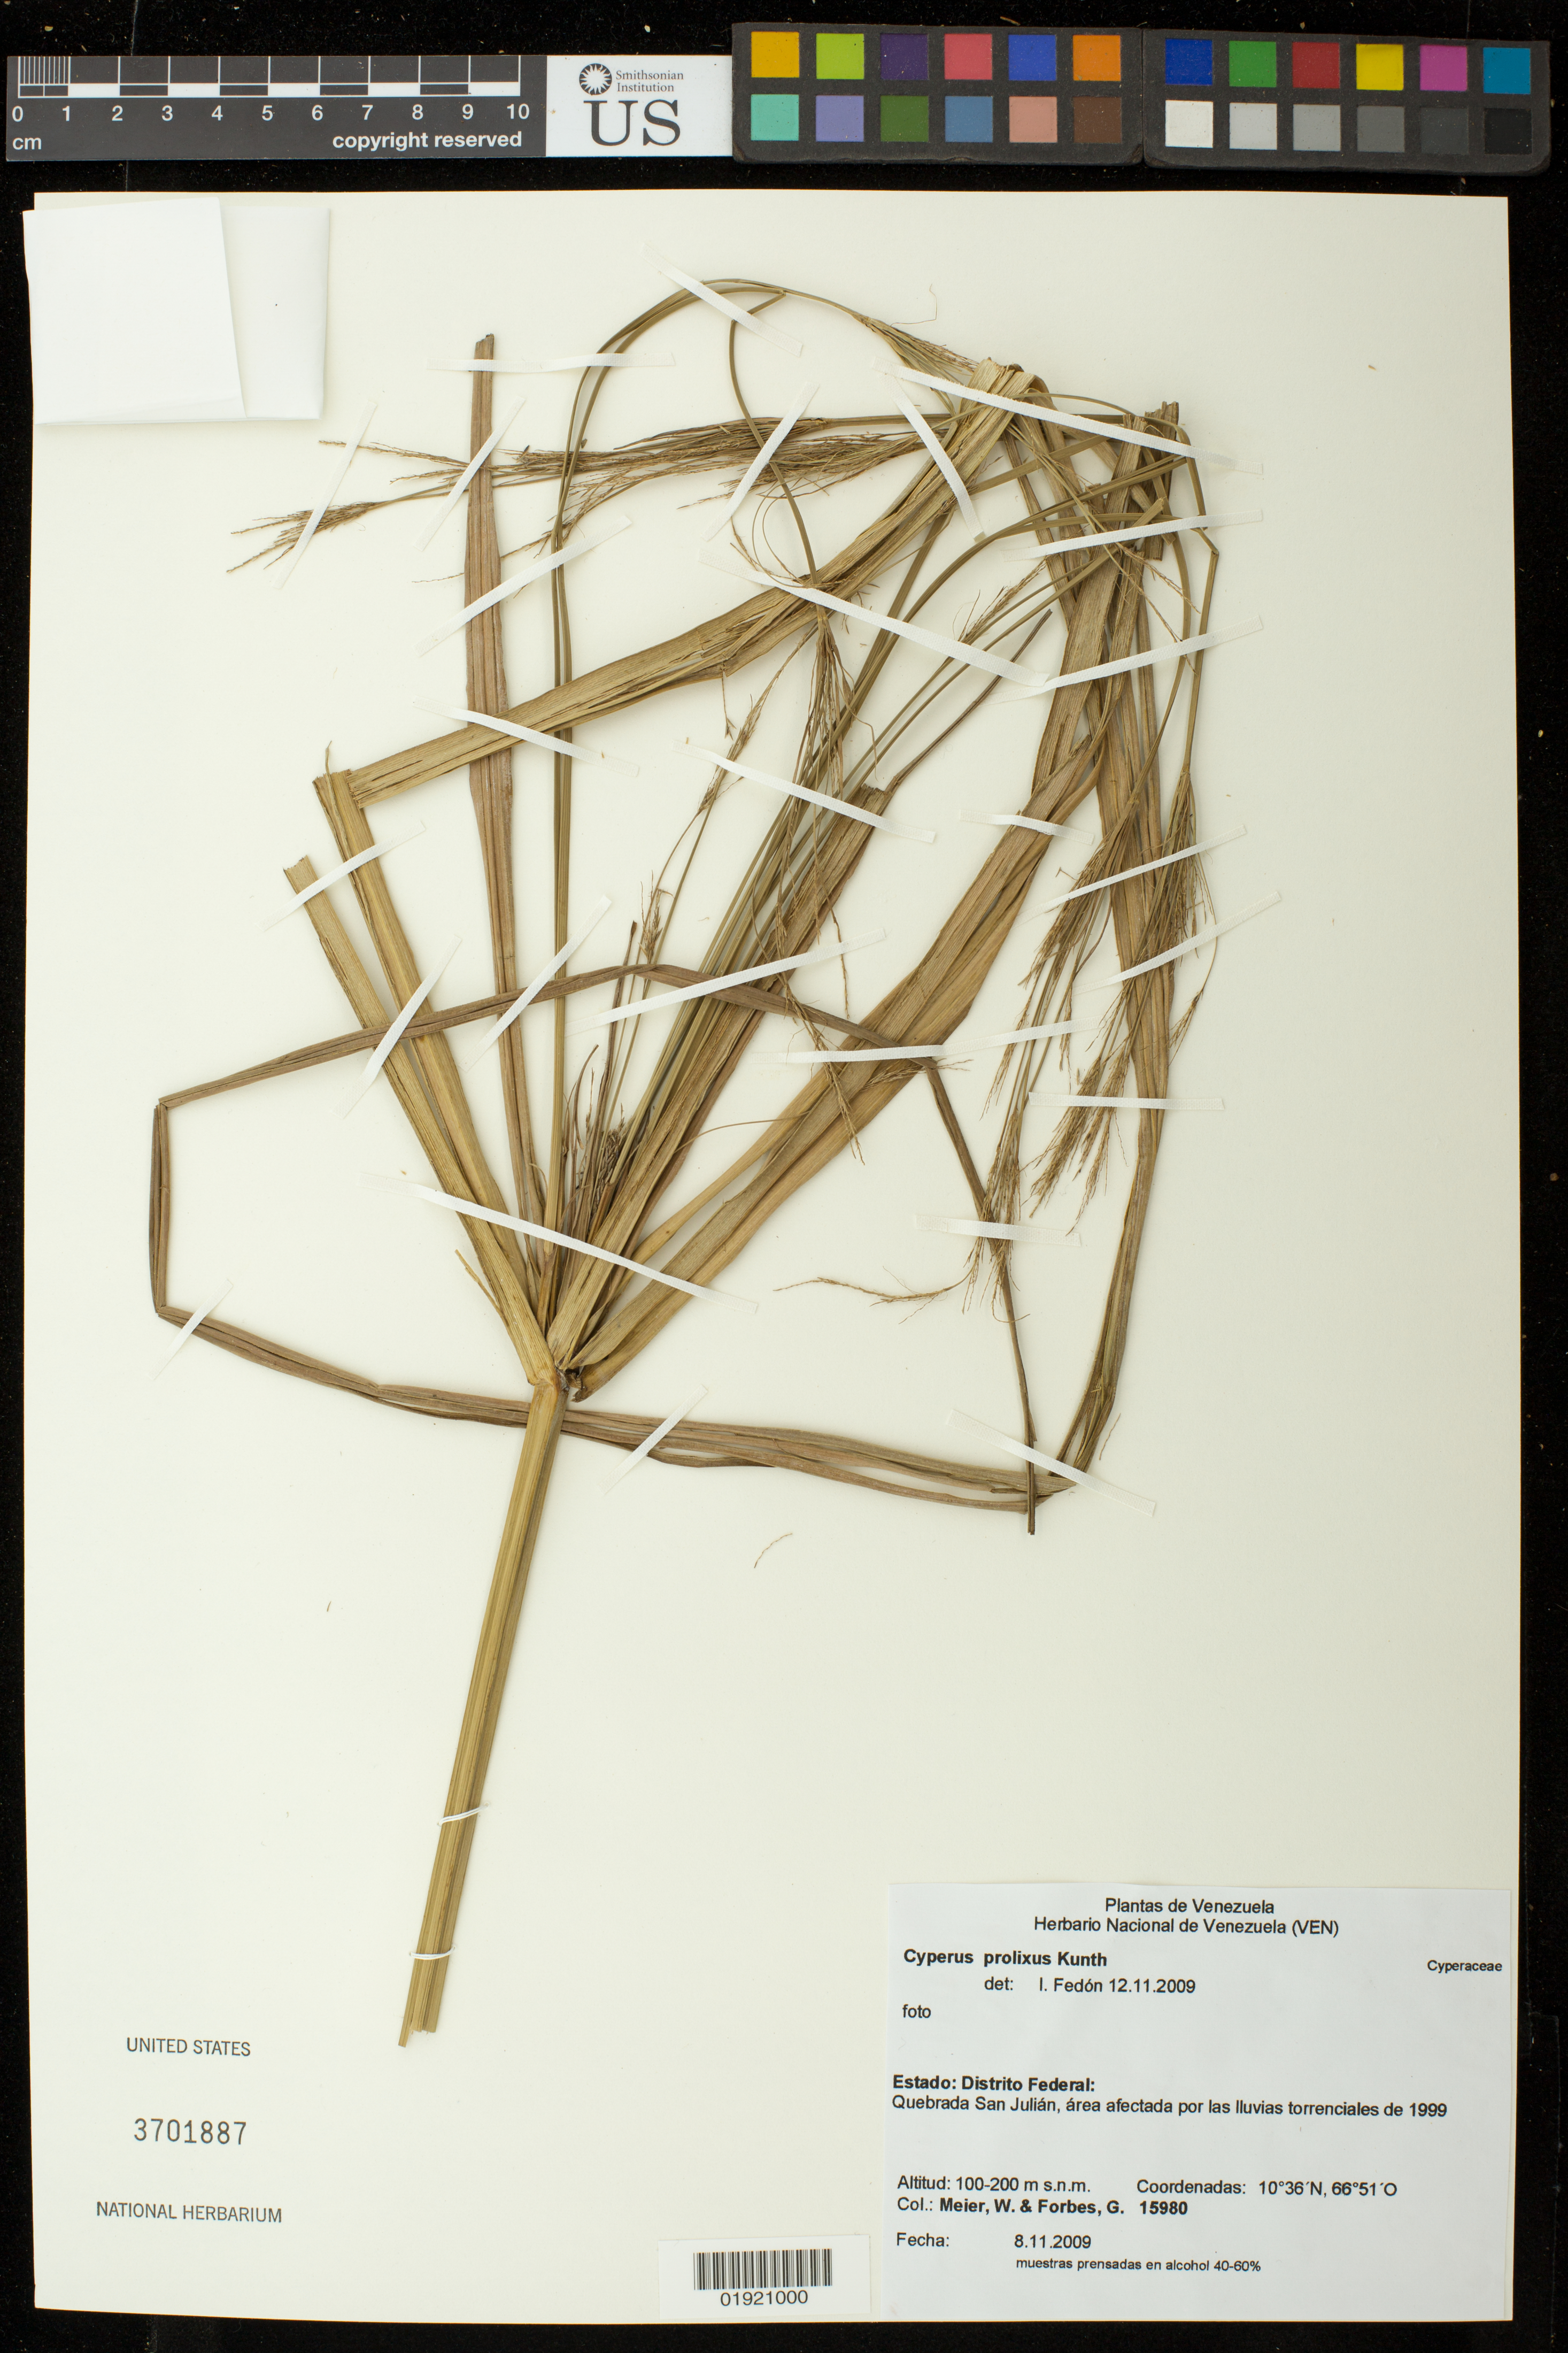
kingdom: Plantae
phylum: Tracheophyta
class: Liliopsida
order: Poales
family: Cyperaceae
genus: Cyperus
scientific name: Cyperus prolixus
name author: Kunth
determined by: Fedon, I. C.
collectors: W. Meier & G. Forbes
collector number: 15980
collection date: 2009-11-08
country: Venezuela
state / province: Distrito Federal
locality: Estado: Distrito Federal: Quebrada San Julian, area afectada por las lluvias torrenciales de 1999.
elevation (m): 100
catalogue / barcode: US 3701887